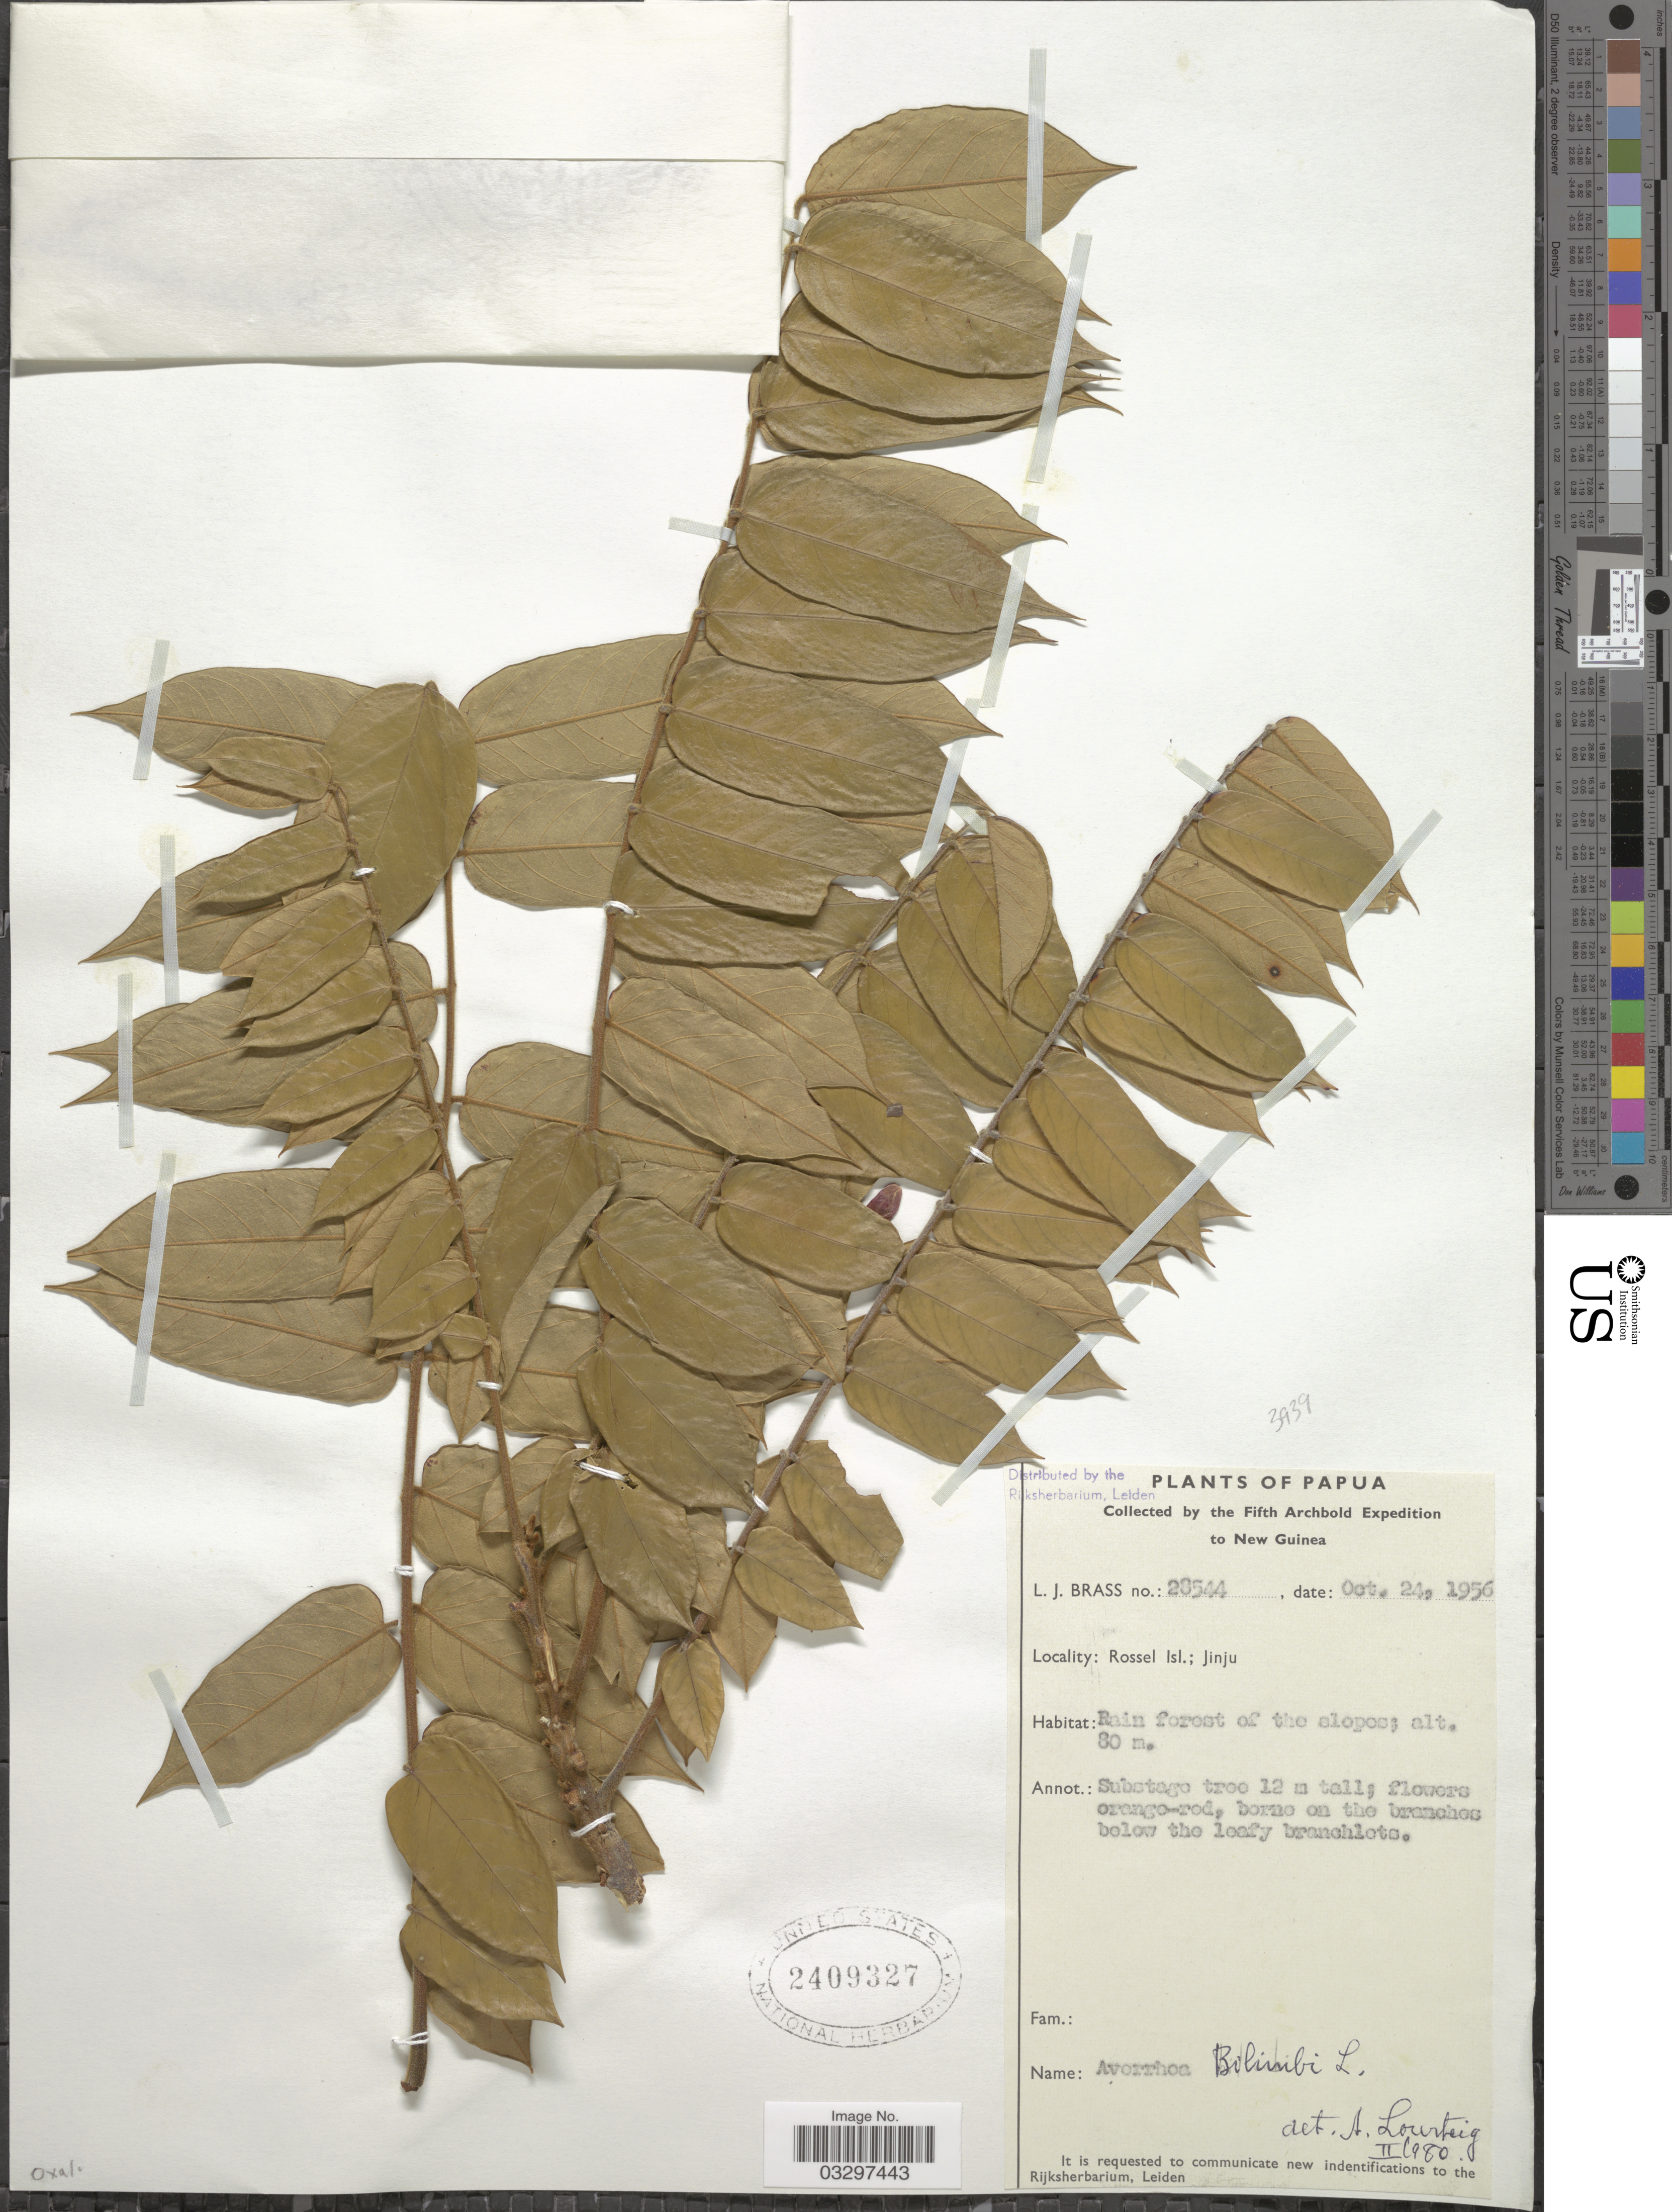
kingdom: Plantae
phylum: Tracheophyta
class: Magnoliopsida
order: Oxalidales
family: Oxalidaceae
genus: Averrhoa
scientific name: Averrhoa bilimbi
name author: L.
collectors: L. J. Brass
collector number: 28544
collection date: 1956-10-24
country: Papua New Guinea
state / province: Milne Bay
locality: Rossel Isl.; Jinju.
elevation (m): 80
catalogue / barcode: US 2409327